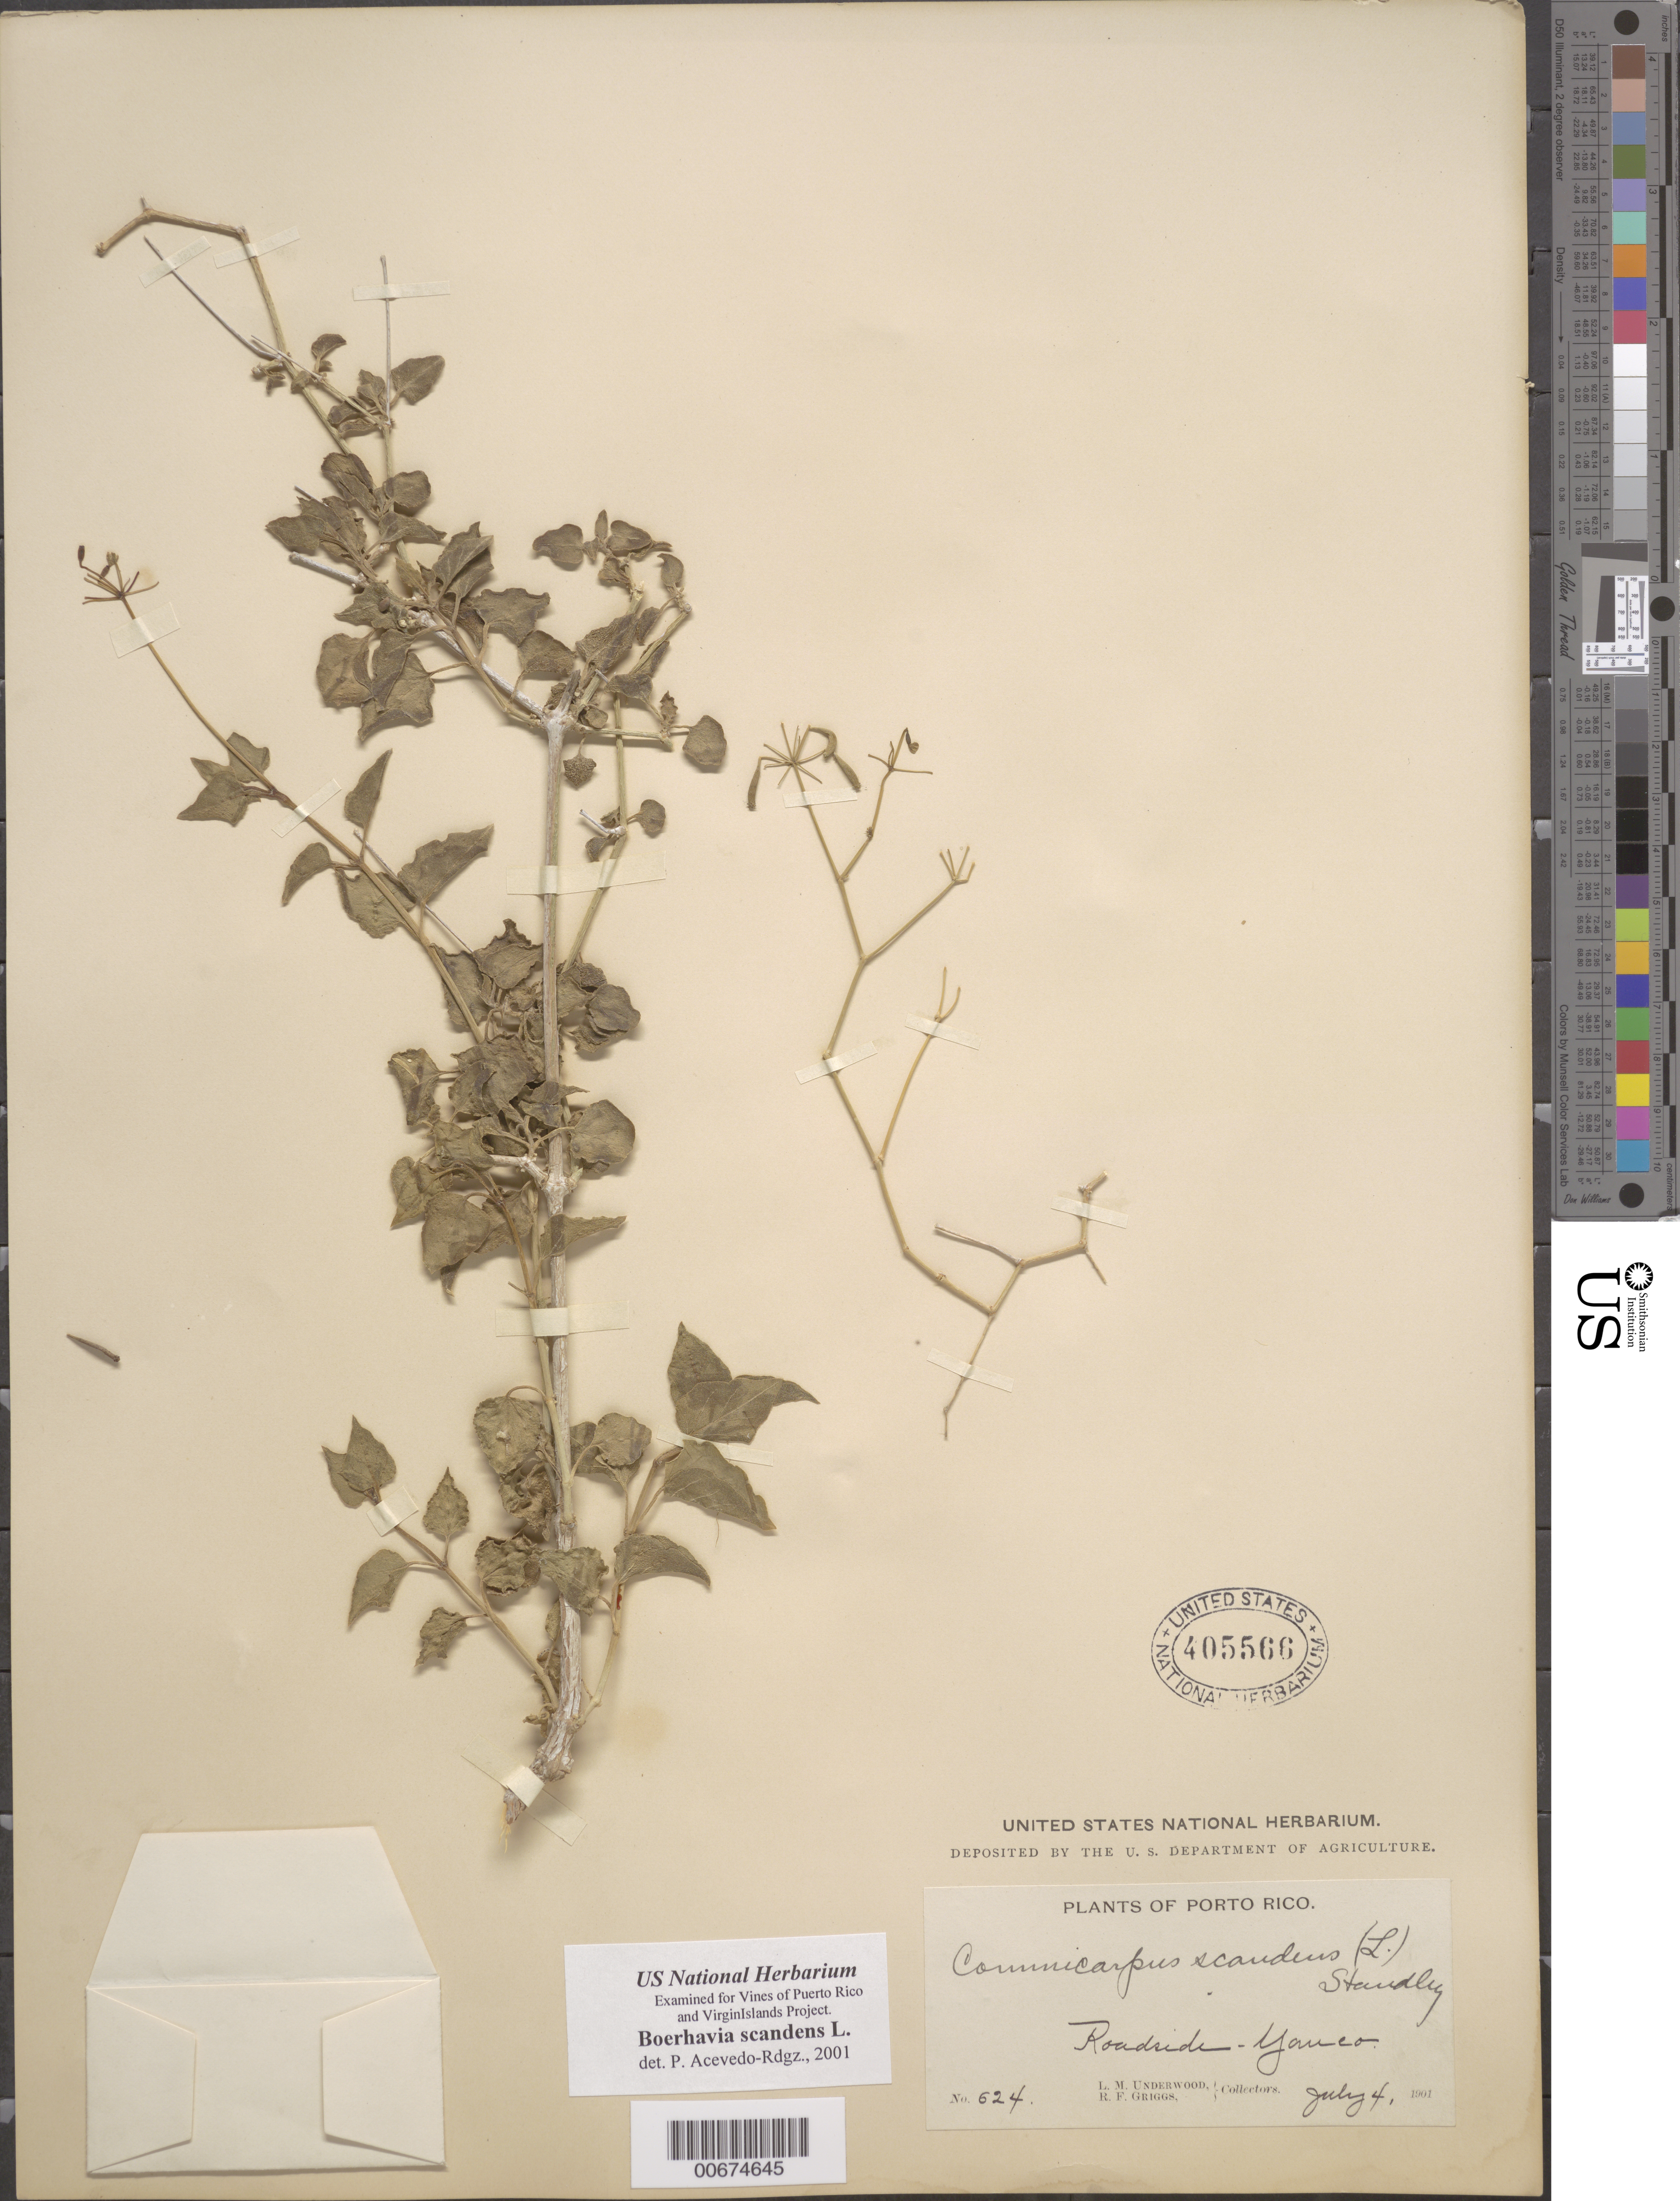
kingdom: Plantae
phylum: Tracheophyta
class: Magnoliopsida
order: Caryophyllales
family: Nyctaginaceae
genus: Boerhavia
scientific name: Boerhavia scandens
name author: L.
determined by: Acevedo-Rodríguez, P., (BOT), Smithsonian Institution - National Museum of Natural History (UNITED STATES)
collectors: L. M. Underwood & R. F. Griggs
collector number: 624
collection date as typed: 04 Jul 1901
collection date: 1901-07-04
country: Puerto Rico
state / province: Yauco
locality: Yauco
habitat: roadside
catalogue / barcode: US 405566